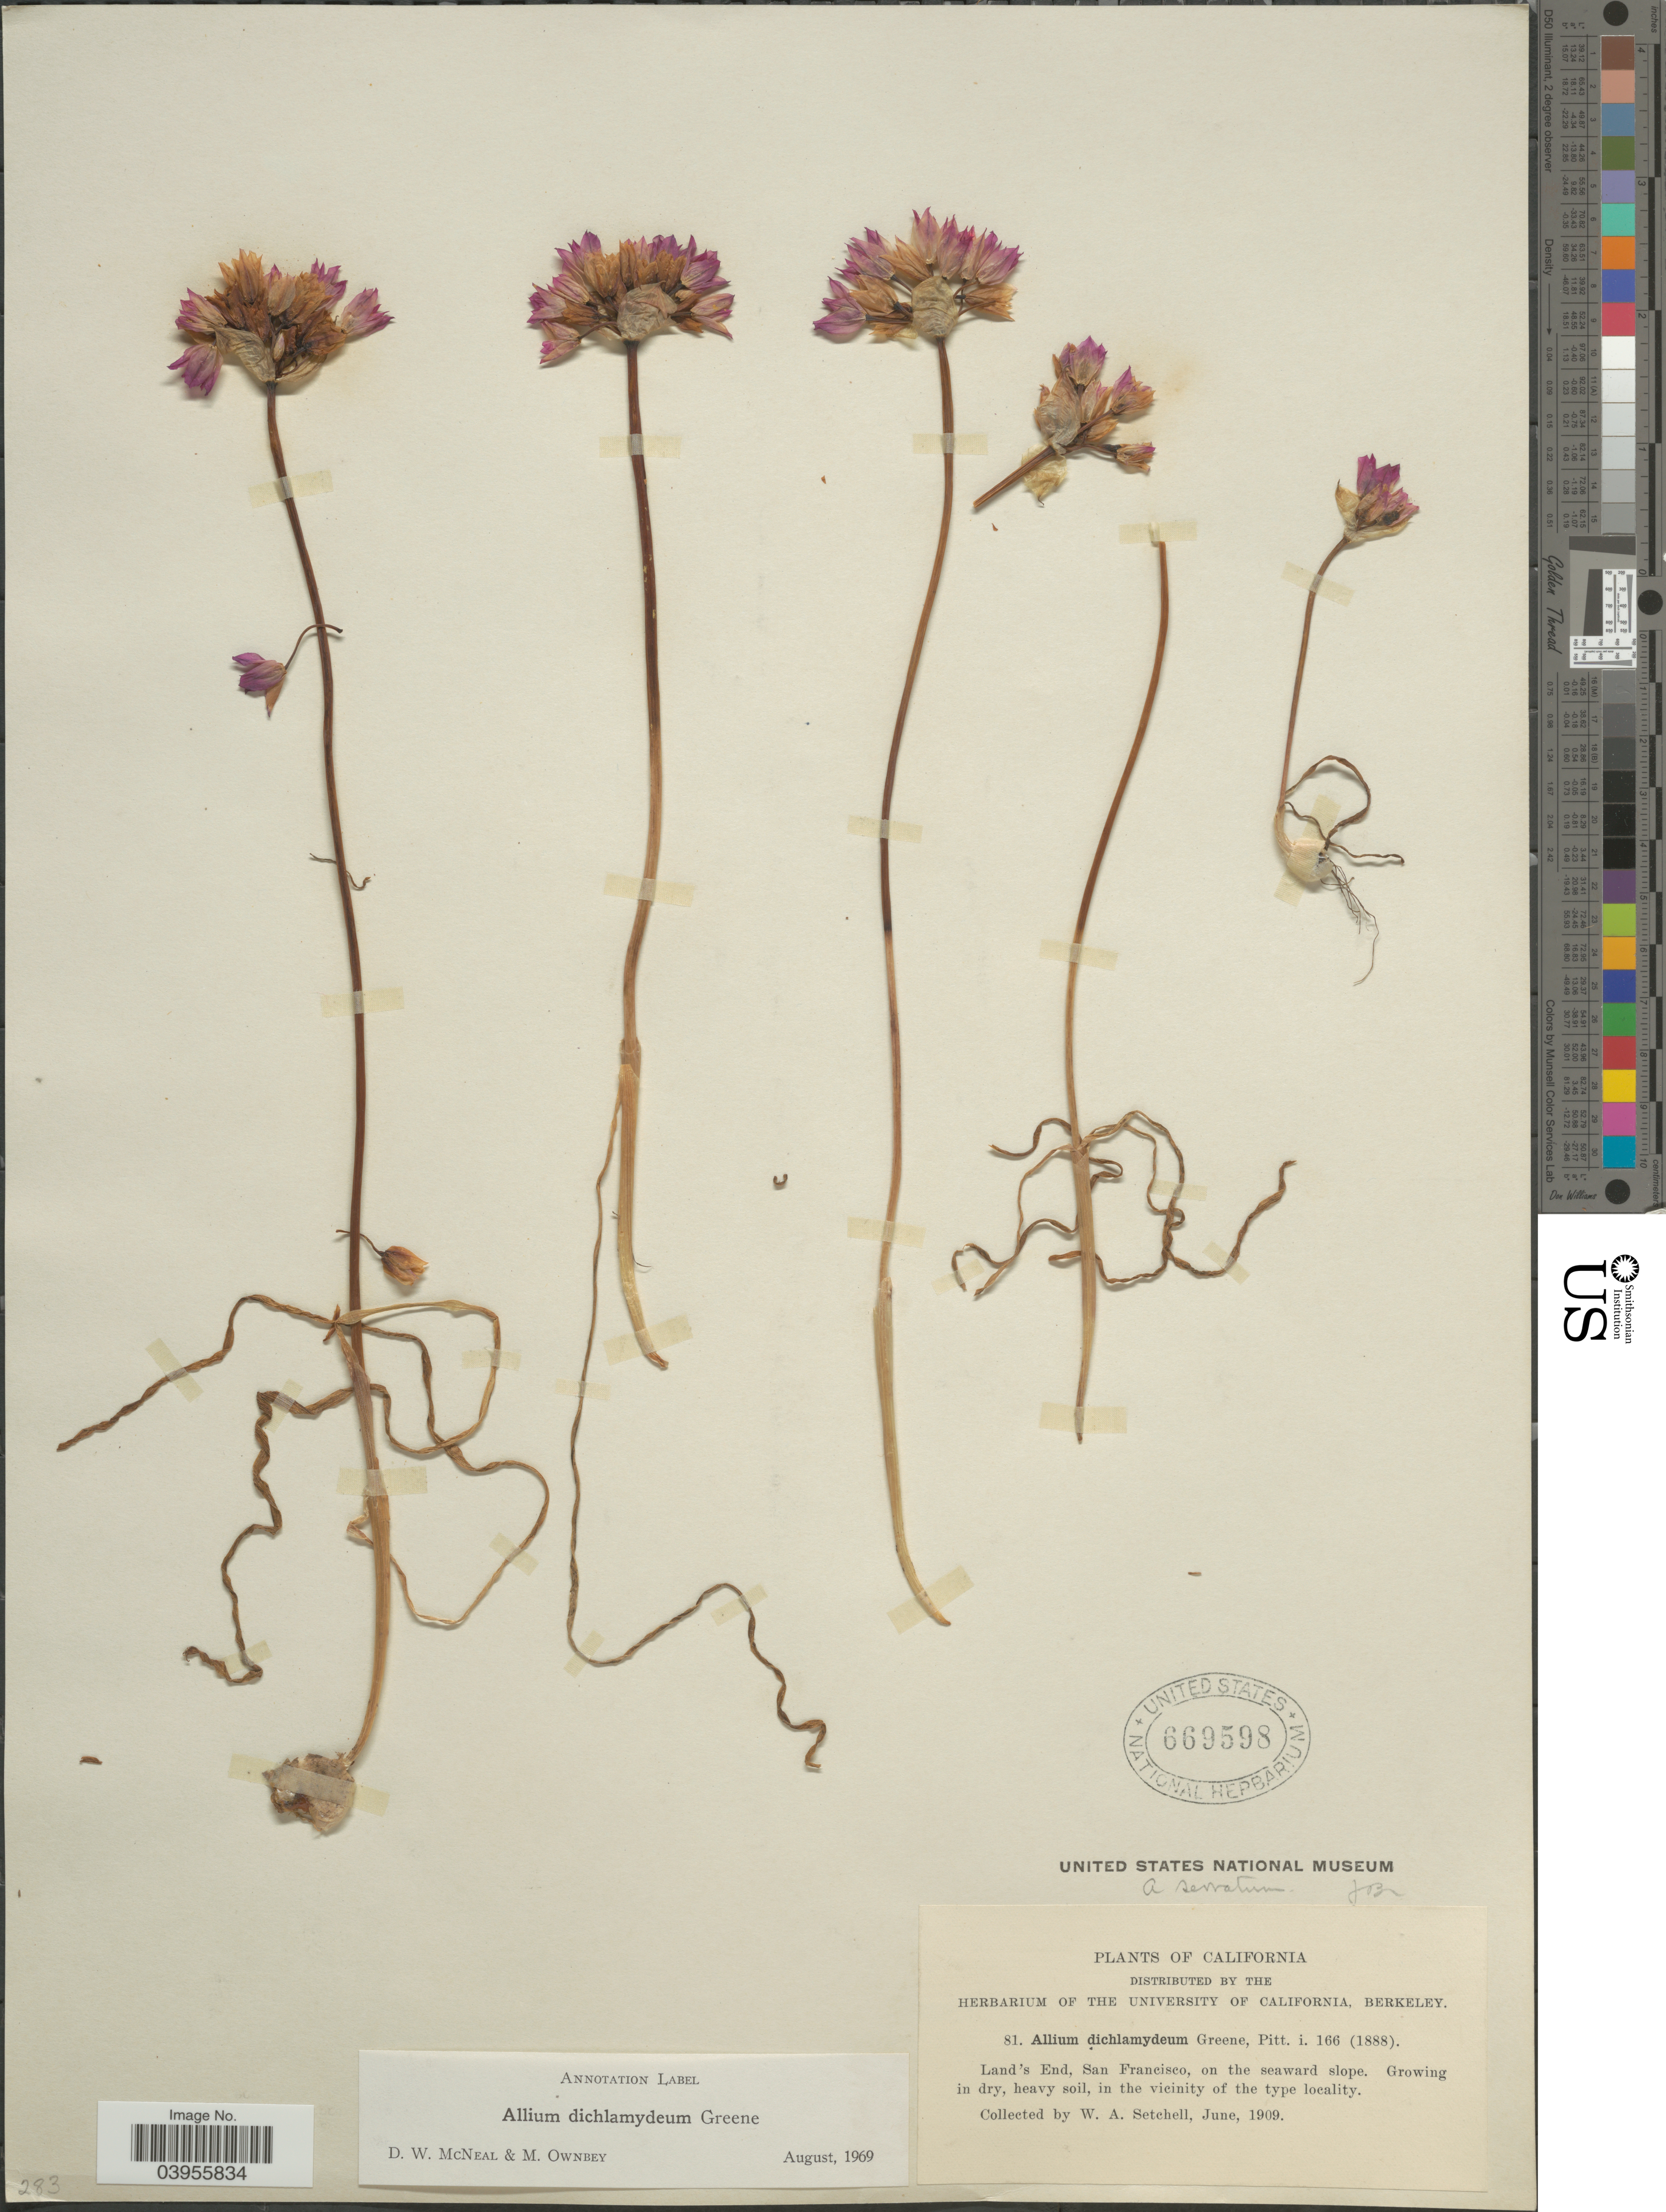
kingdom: Plantae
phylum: Tracheophyta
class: Liliopsida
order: Asparagales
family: Amaryllidaceae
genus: Allium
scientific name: Allium dichlamydeum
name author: Greene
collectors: W. Setchell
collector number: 81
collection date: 1909-06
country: United States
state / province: California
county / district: San Francisco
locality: Land's End, San Francisco, on the seaward slope.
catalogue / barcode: US 669598